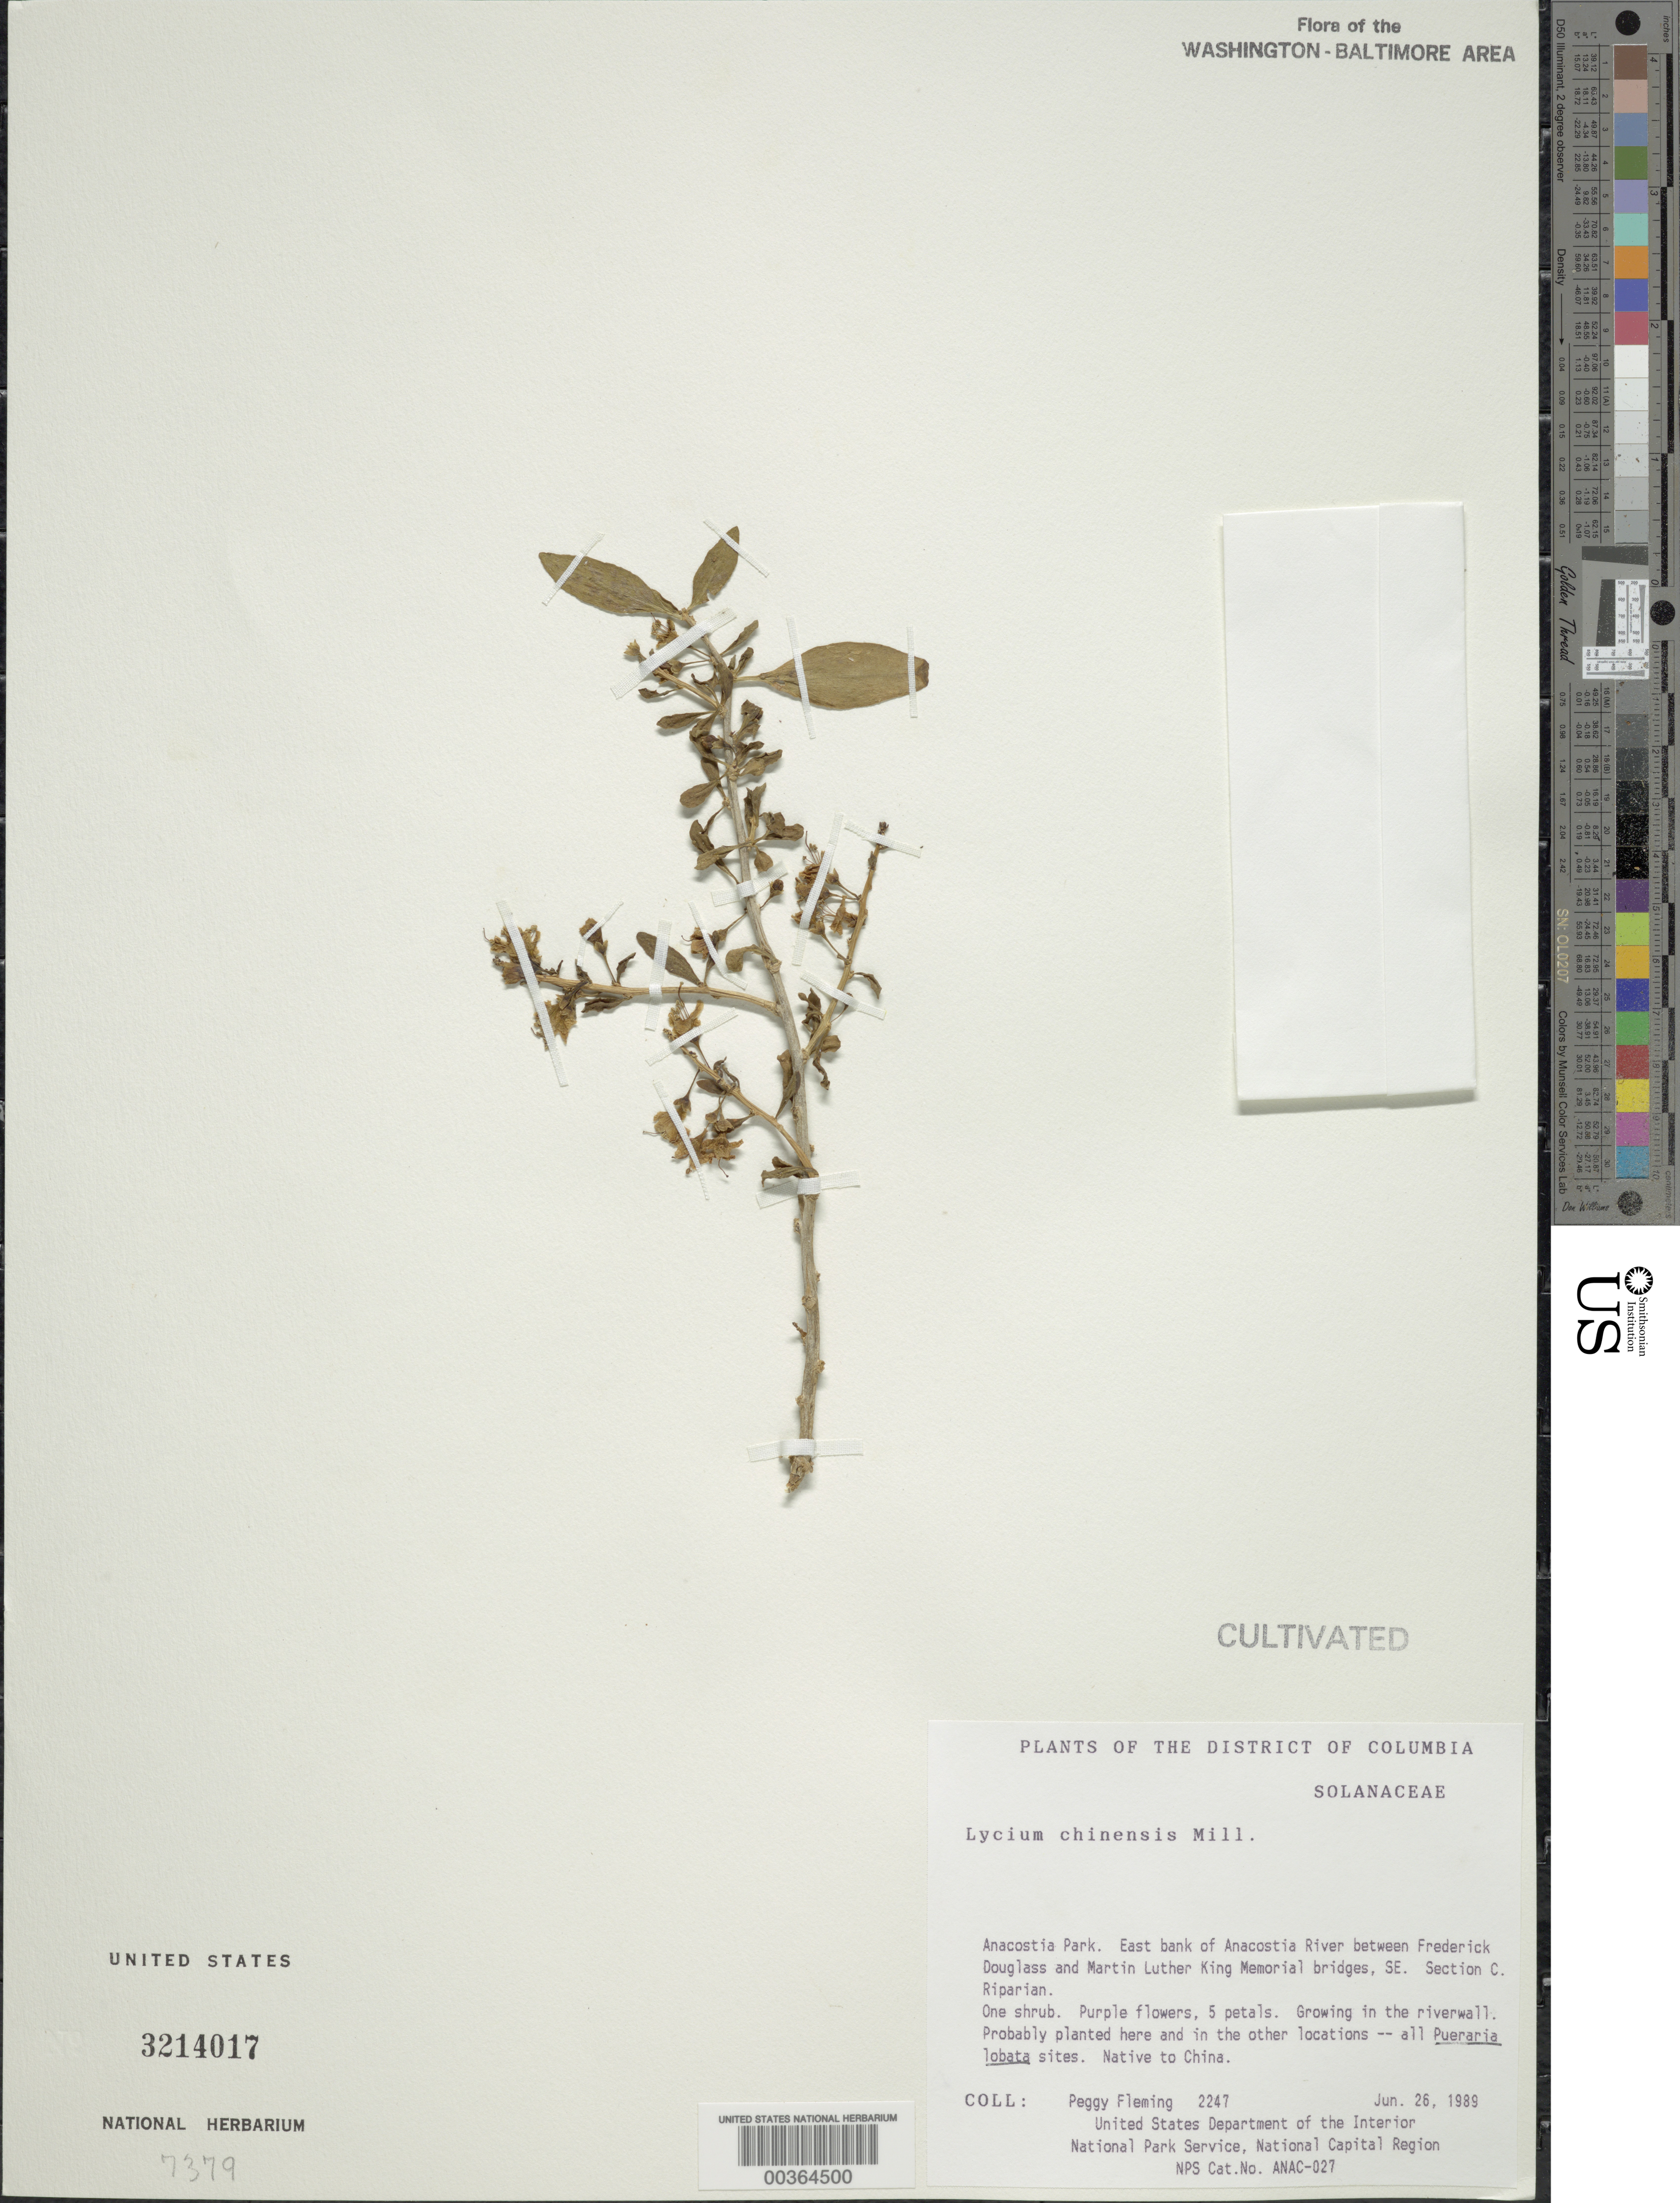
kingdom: Plantae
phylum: Tracheophyta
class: Magnoliopsida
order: Solanales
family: Solanaceae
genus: Lycium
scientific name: Lycium chinense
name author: Mill.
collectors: P. Fleming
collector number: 2247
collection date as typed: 26 Jun 1989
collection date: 1989-06-26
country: United States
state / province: District of Columbia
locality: Anacostia Park, E bank of Anacostia River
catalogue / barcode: US 3214017